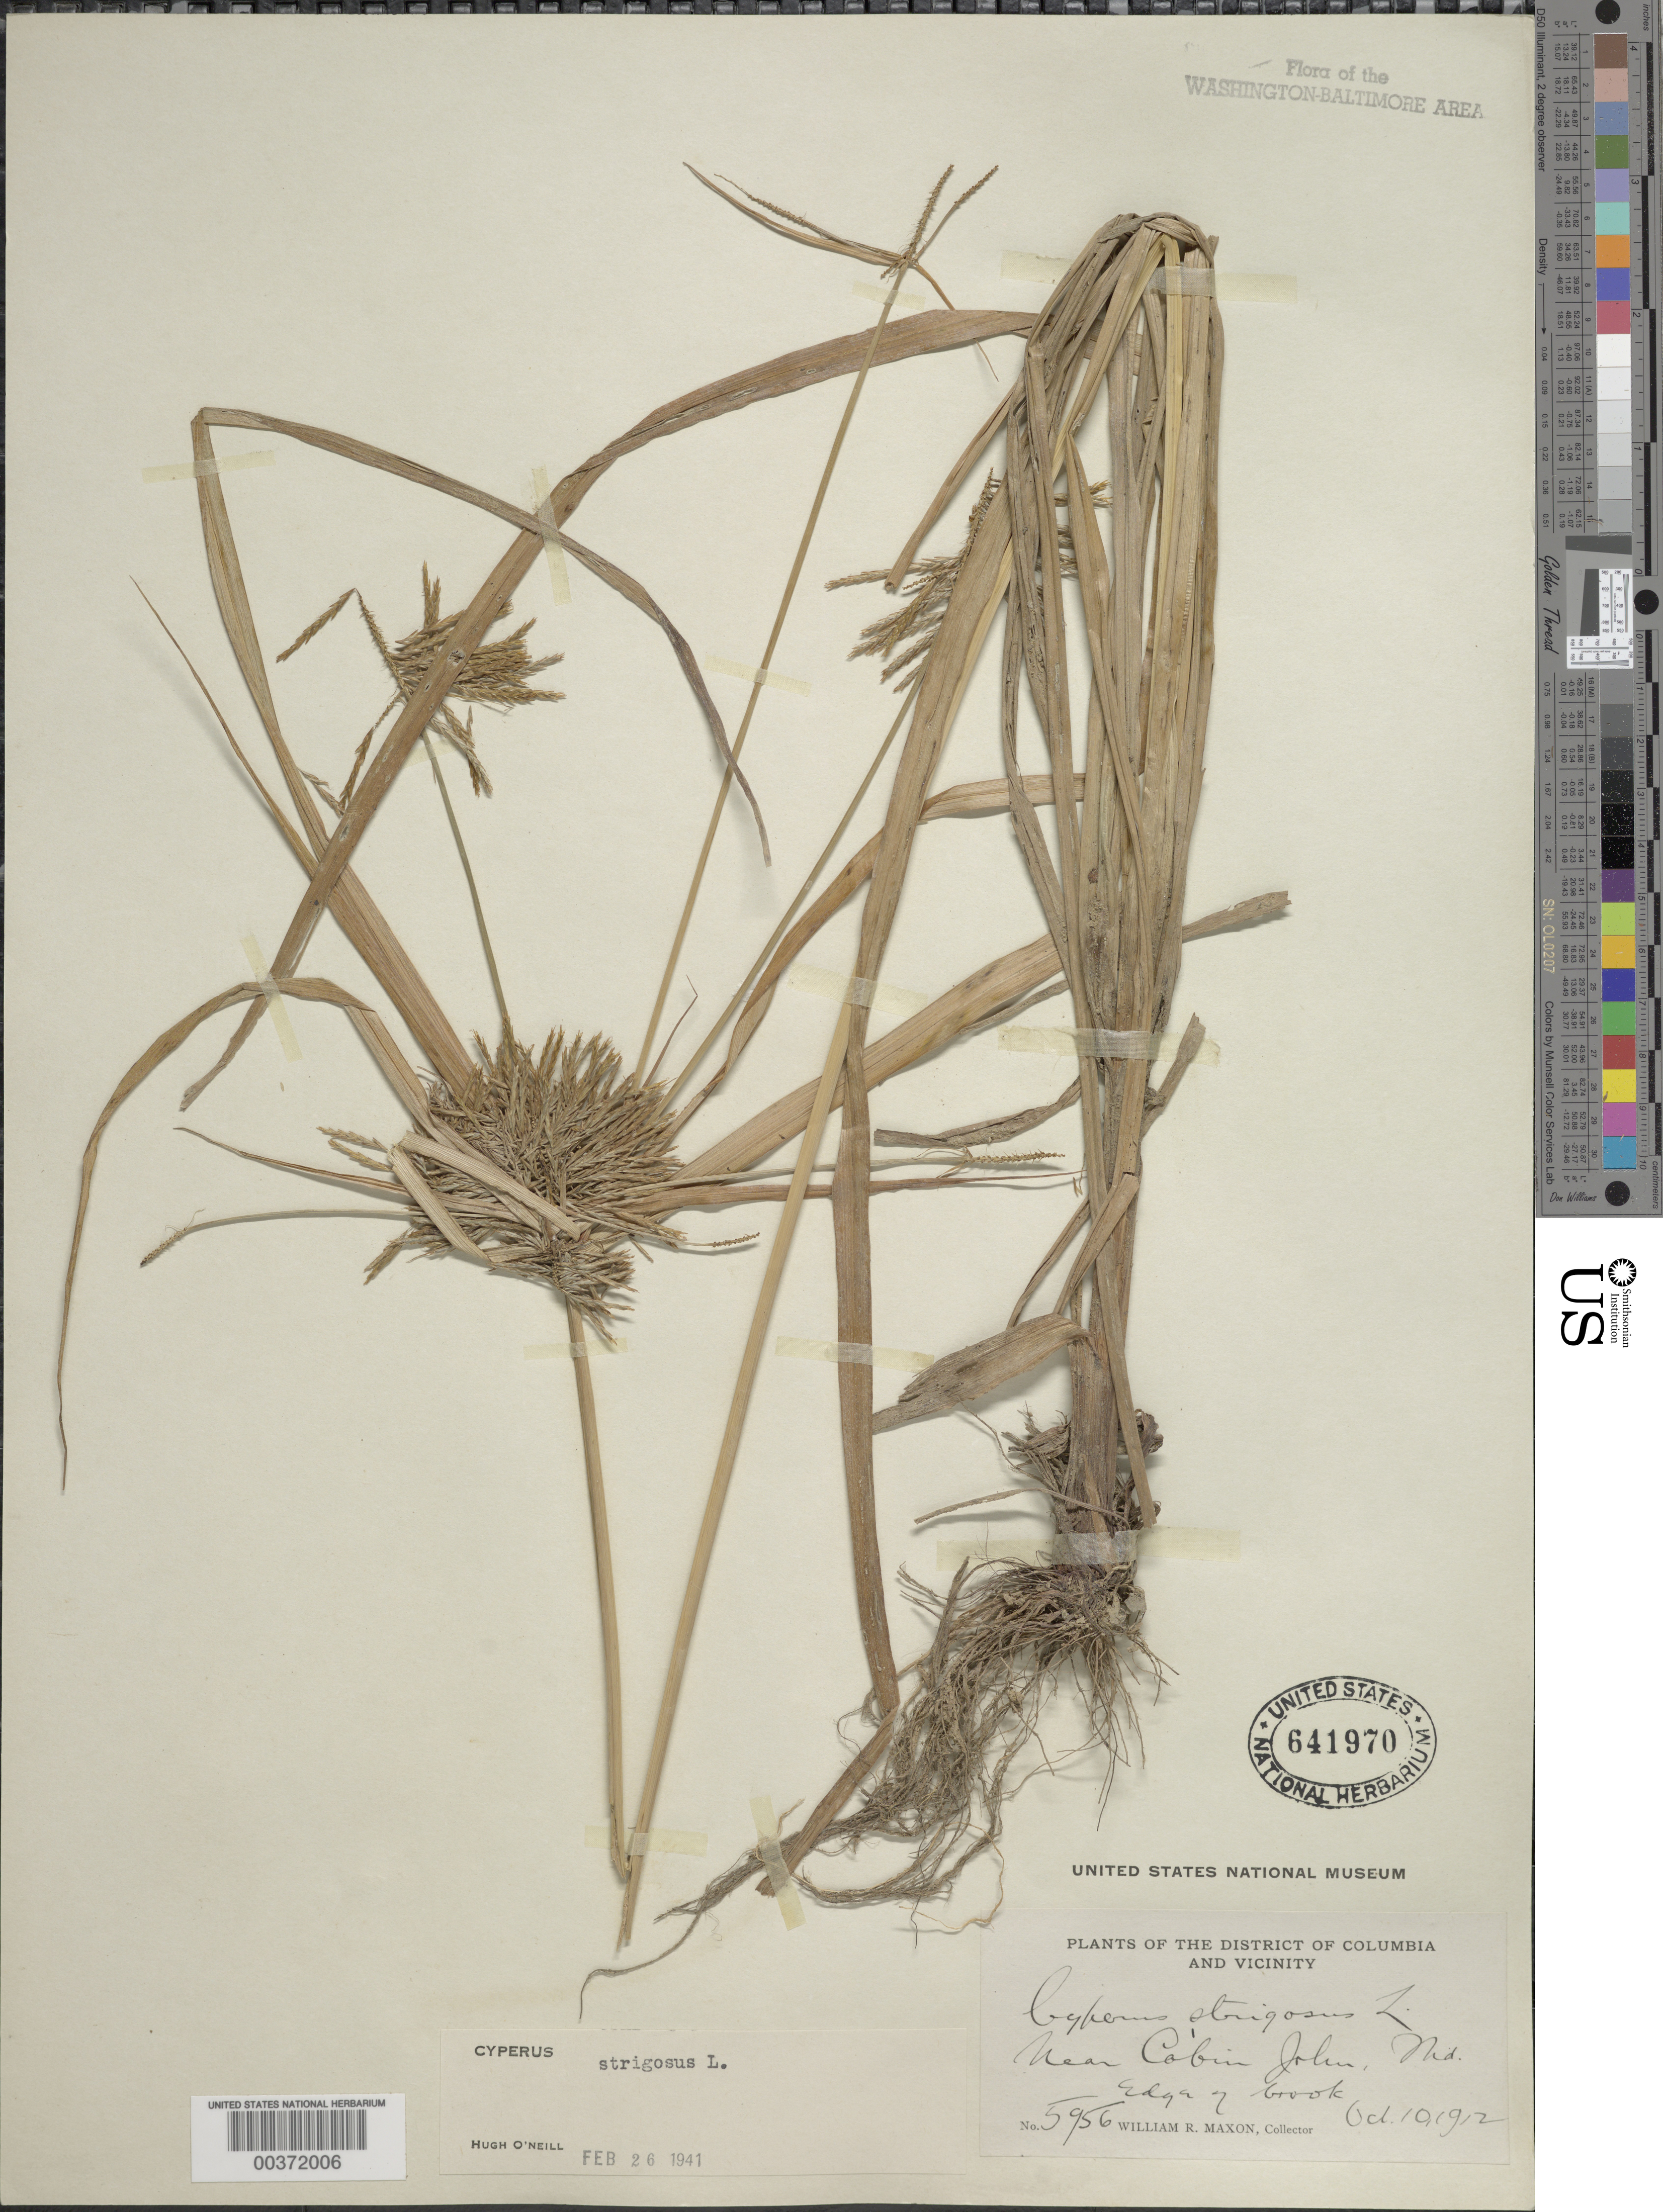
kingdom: Plantae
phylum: Tracheophyta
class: Liliopsida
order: Poales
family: Cyperaceae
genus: Cyperus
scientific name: Cyperus strigosus L.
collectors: W. R. Maxon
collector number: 5956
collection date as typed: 10 Oct 1912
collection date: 1912-10-10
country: United States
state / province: Maryland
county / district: Montgomery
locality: Cabin John vicinity C. & O. Canal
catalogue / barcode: US 641970